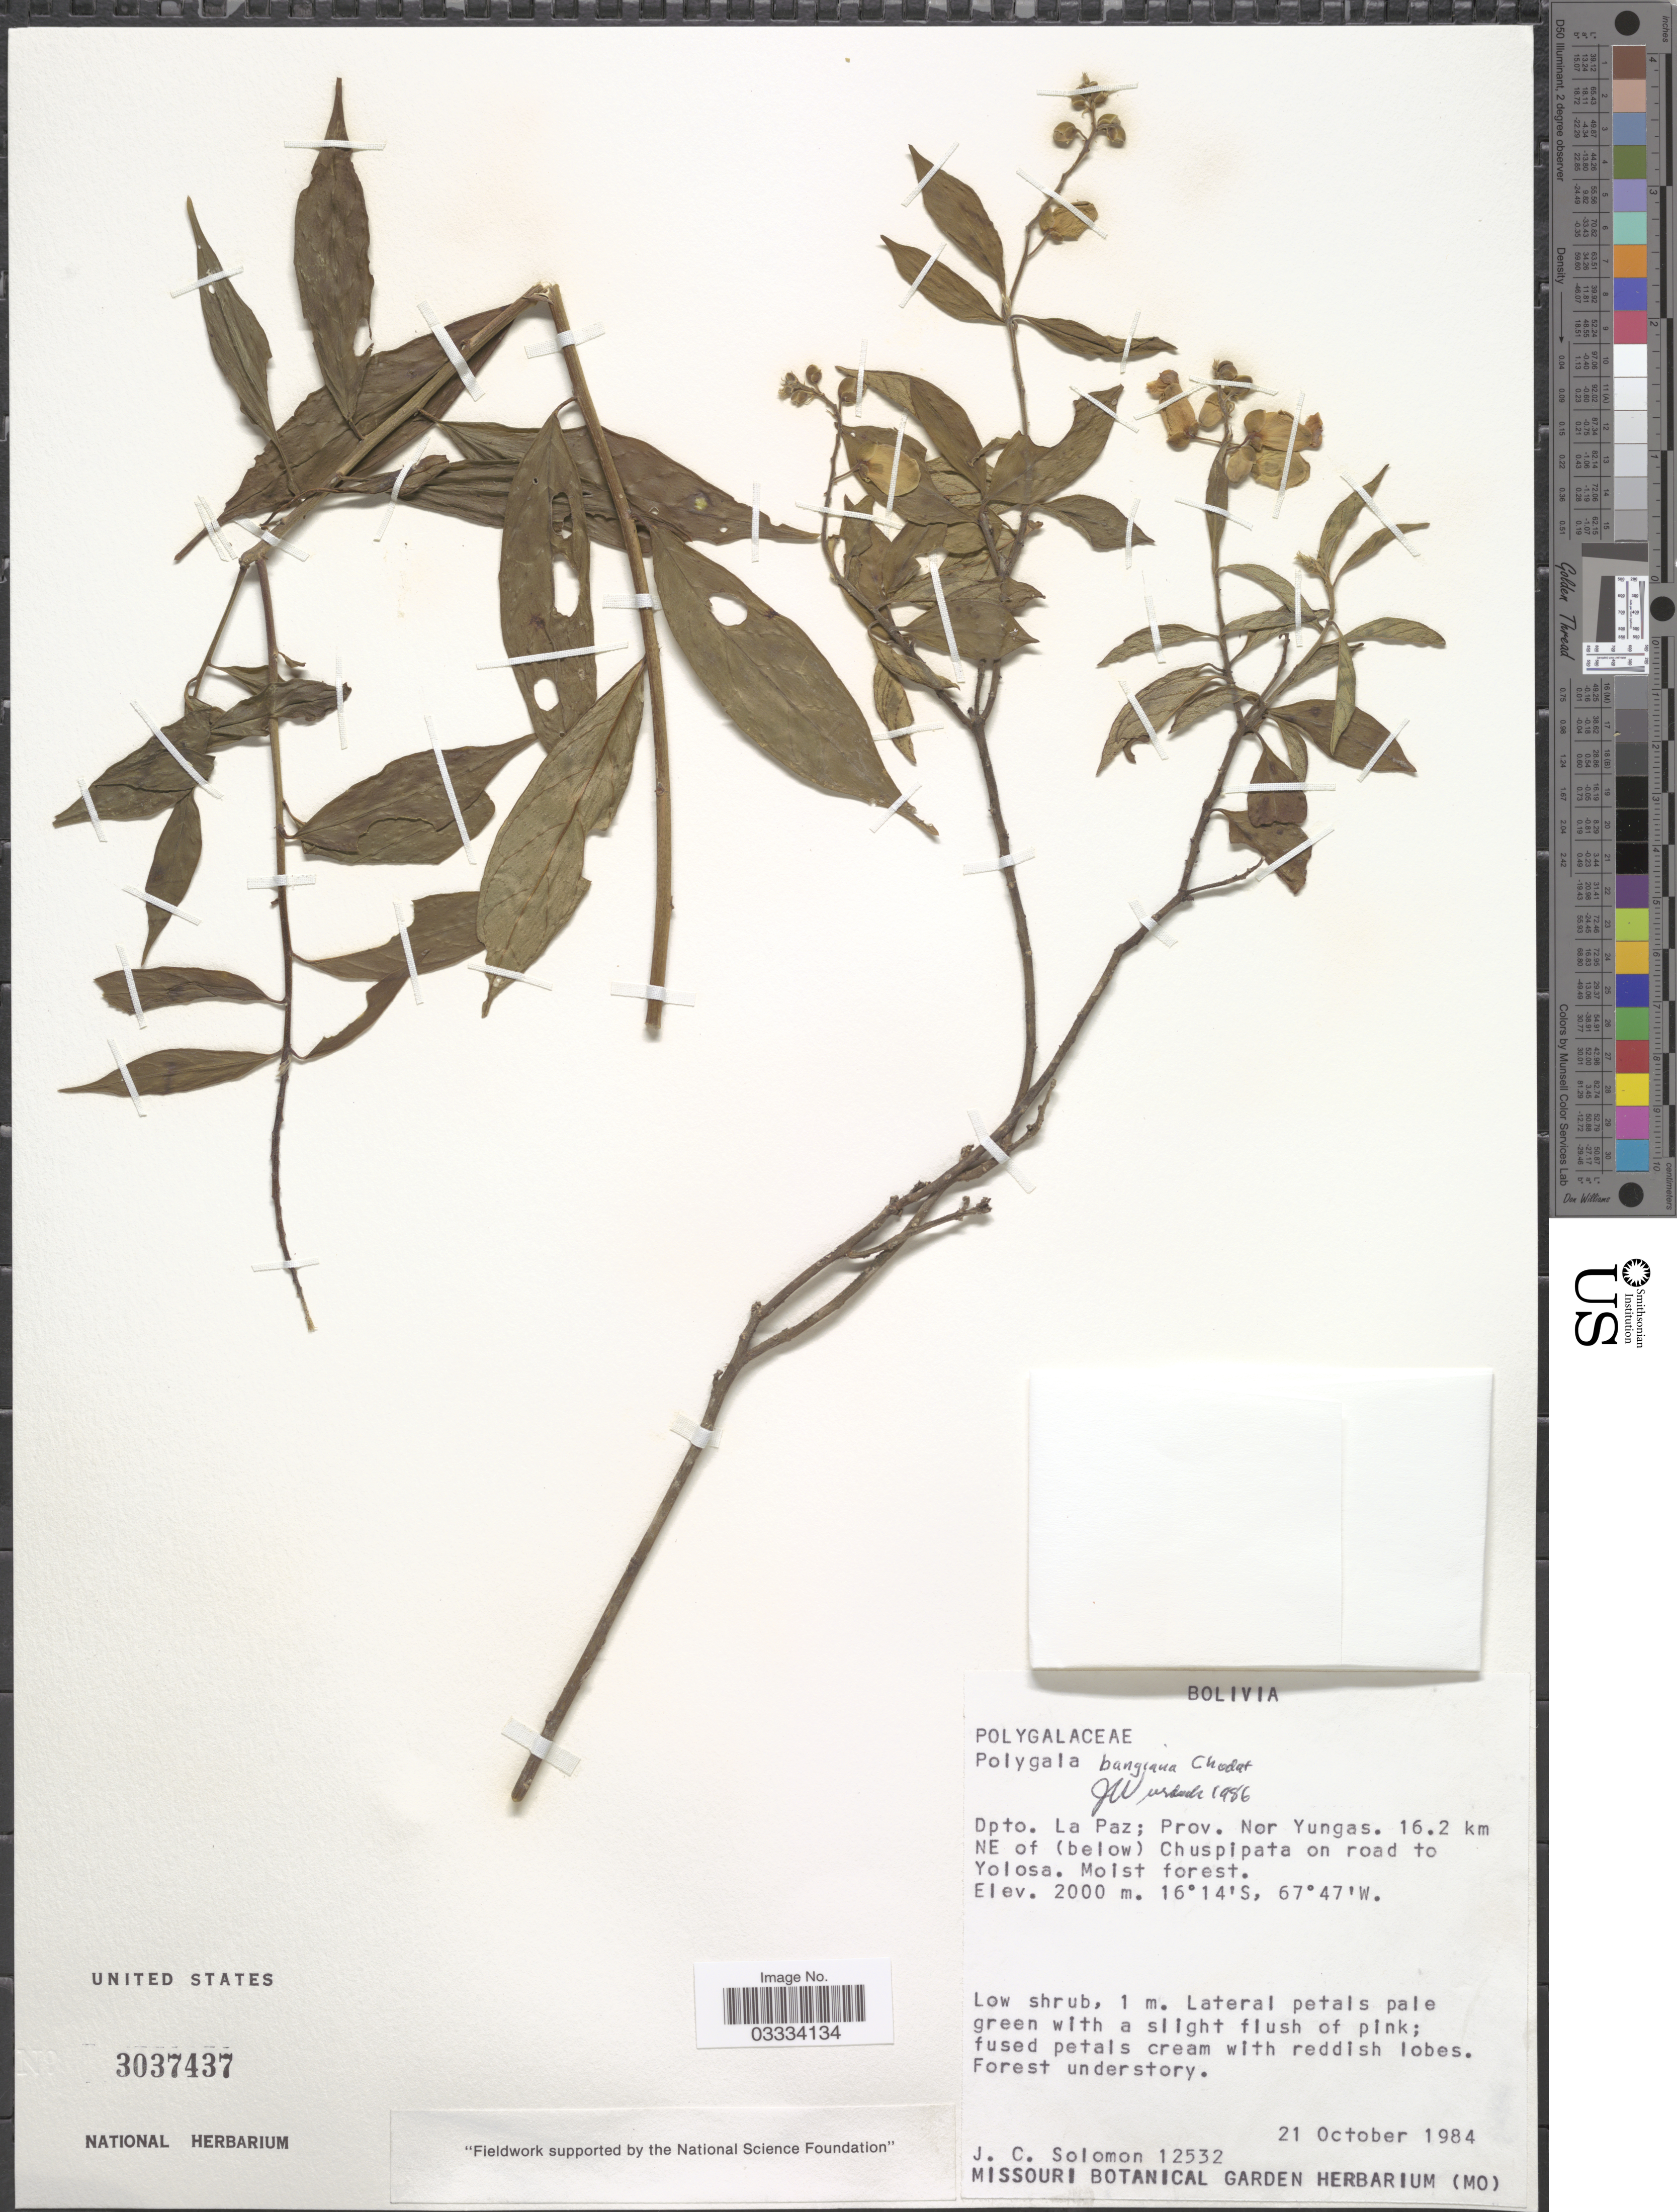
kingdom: Plantae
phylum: Tracheophyta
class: Magnoliopsida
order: Fabales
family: Polygalaceae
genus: Caamembeca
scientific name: Caamembeca andina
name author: (A.W. Benn.) J.F.B. Pastore & Mabb.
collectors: J. C. Solomon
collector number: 12532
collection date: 1984-10-21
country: Bolivia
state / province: La Paz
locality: Prov. Nor Yungas. 16.2 km NE of (below) Chuspipata on road to Yolosa.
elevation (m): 2000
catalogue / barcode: US 3037437